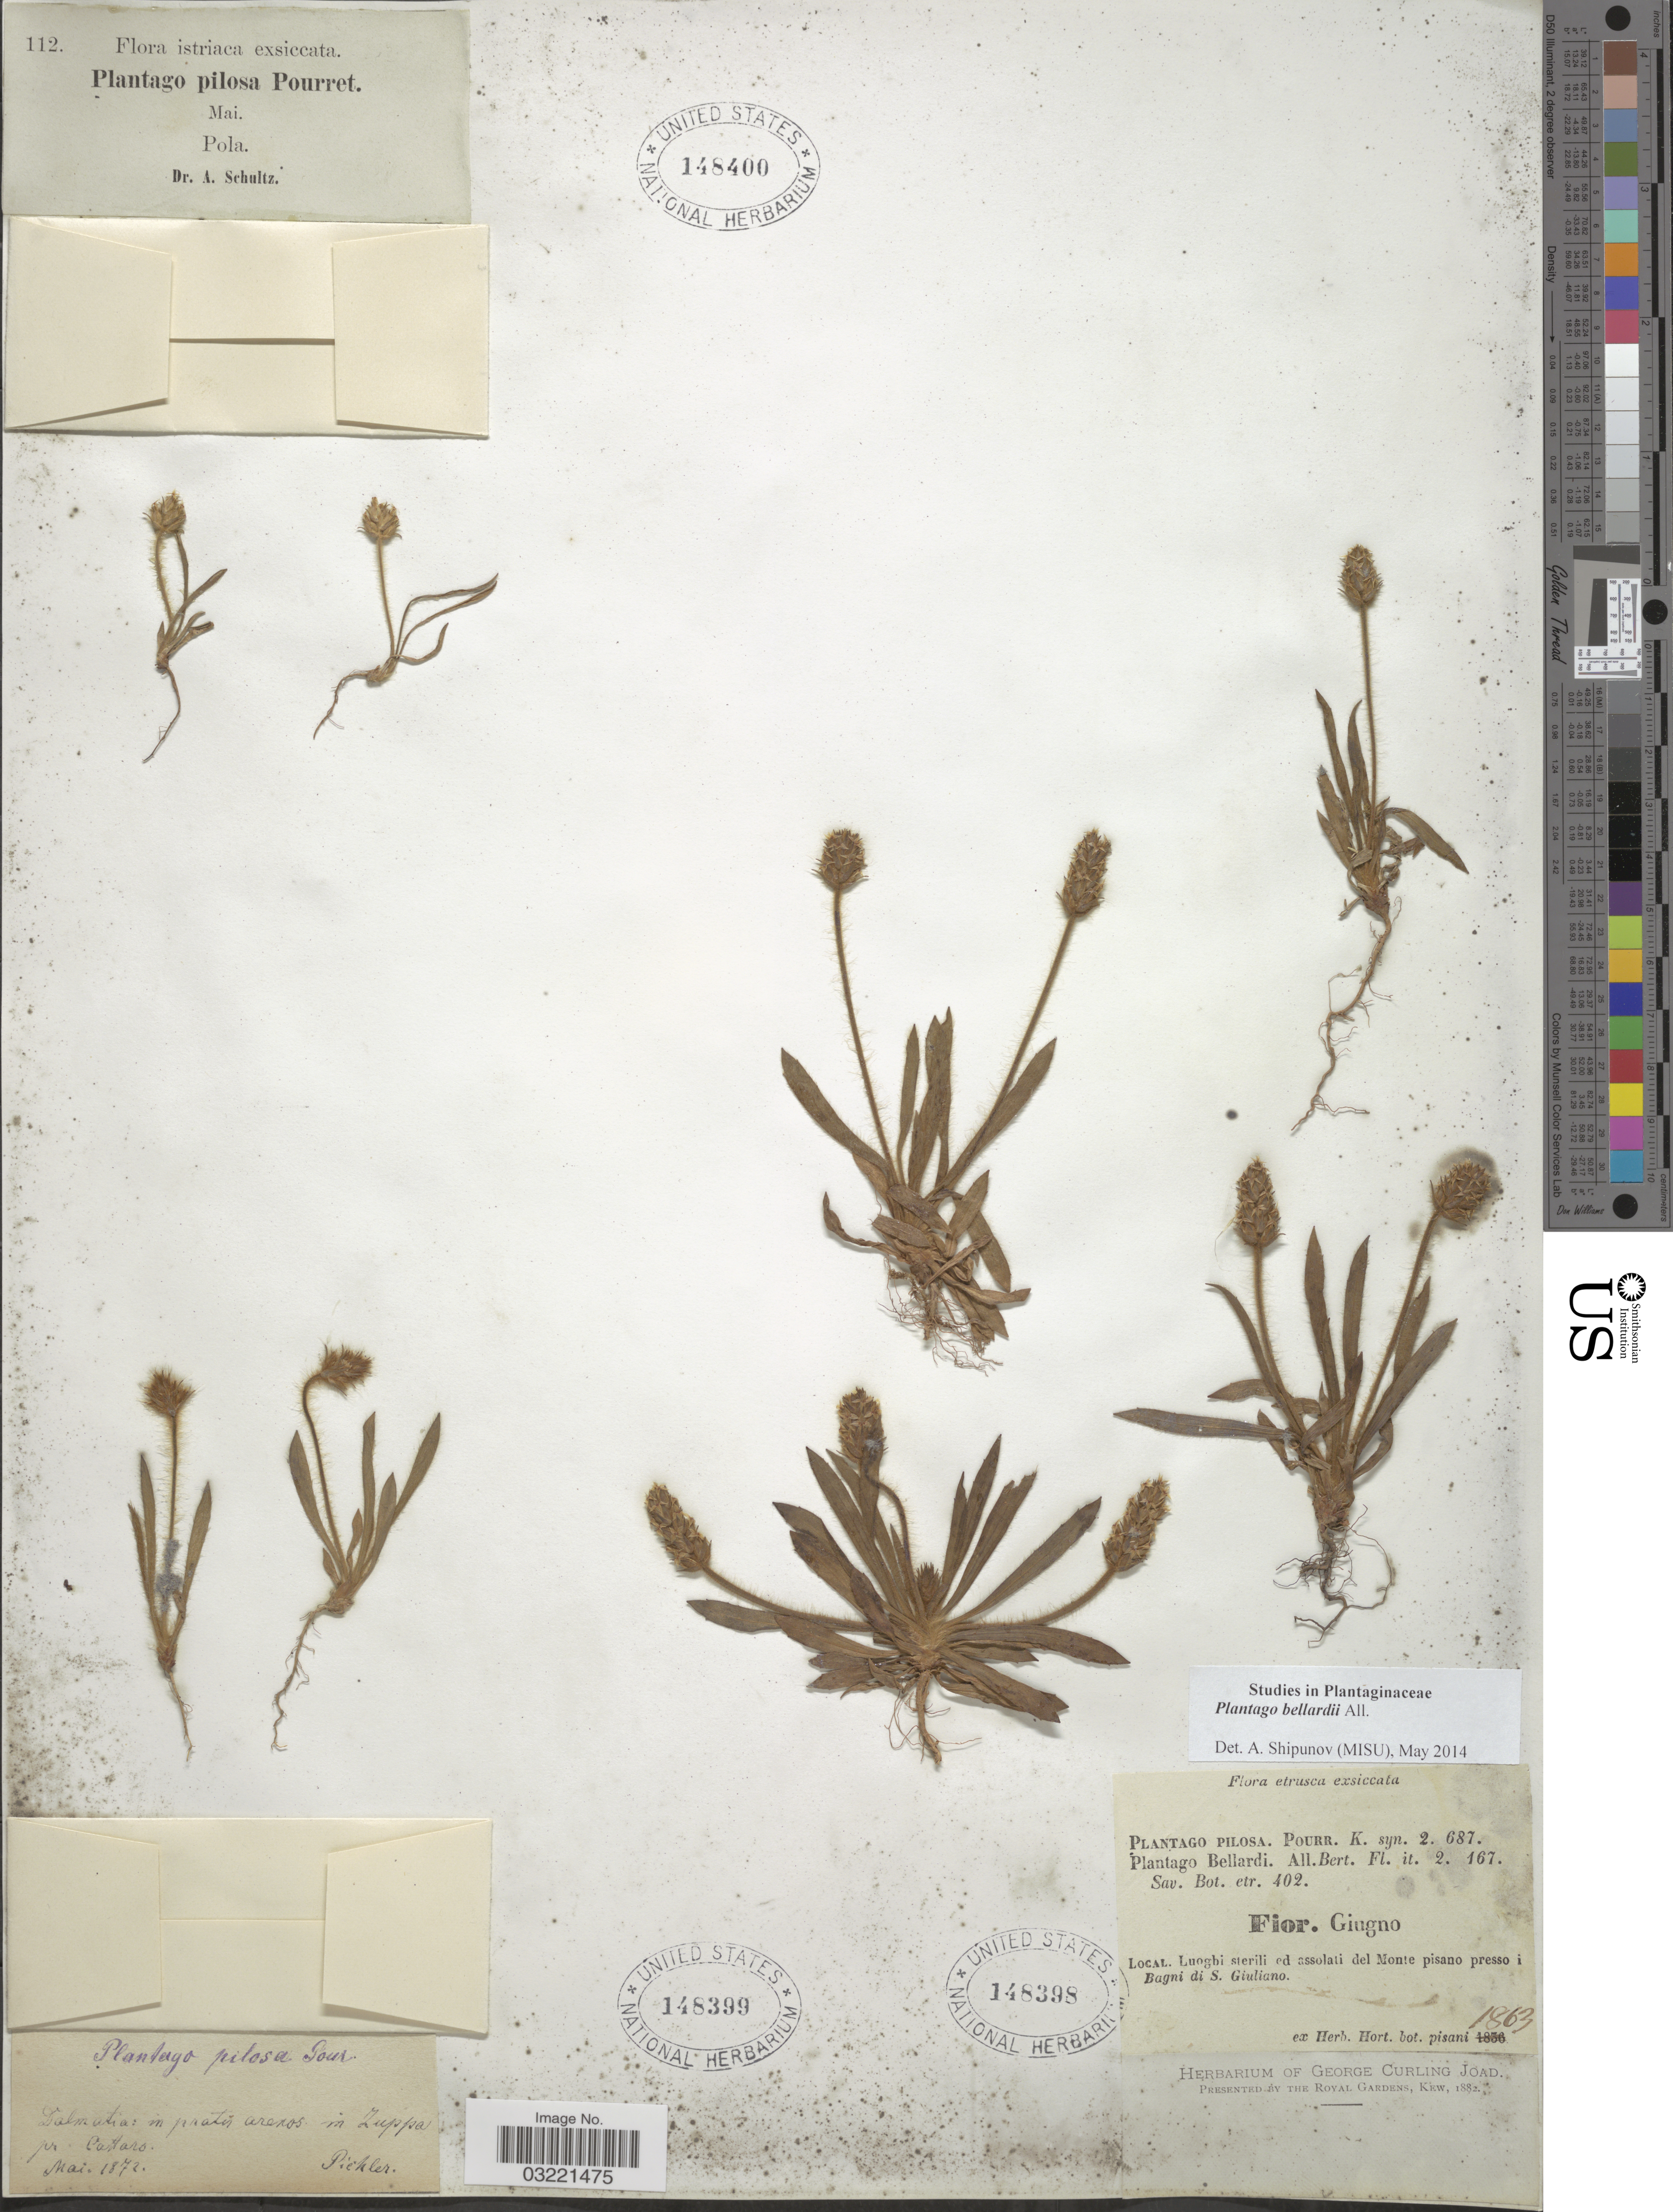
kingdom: Plantae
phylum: Tracheophyta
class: Magnoliopsida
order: Lamiales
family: Plantaginaceae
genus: Plantago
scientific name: Plantago bellardi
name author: All.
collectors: ex herb. Hort. Bot. Pisani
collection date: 1863-06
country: Italy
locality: Luogbi sterili ed assolati del Monte pisano presso i Bagni di S. Giuliano.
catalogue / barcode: US 148398